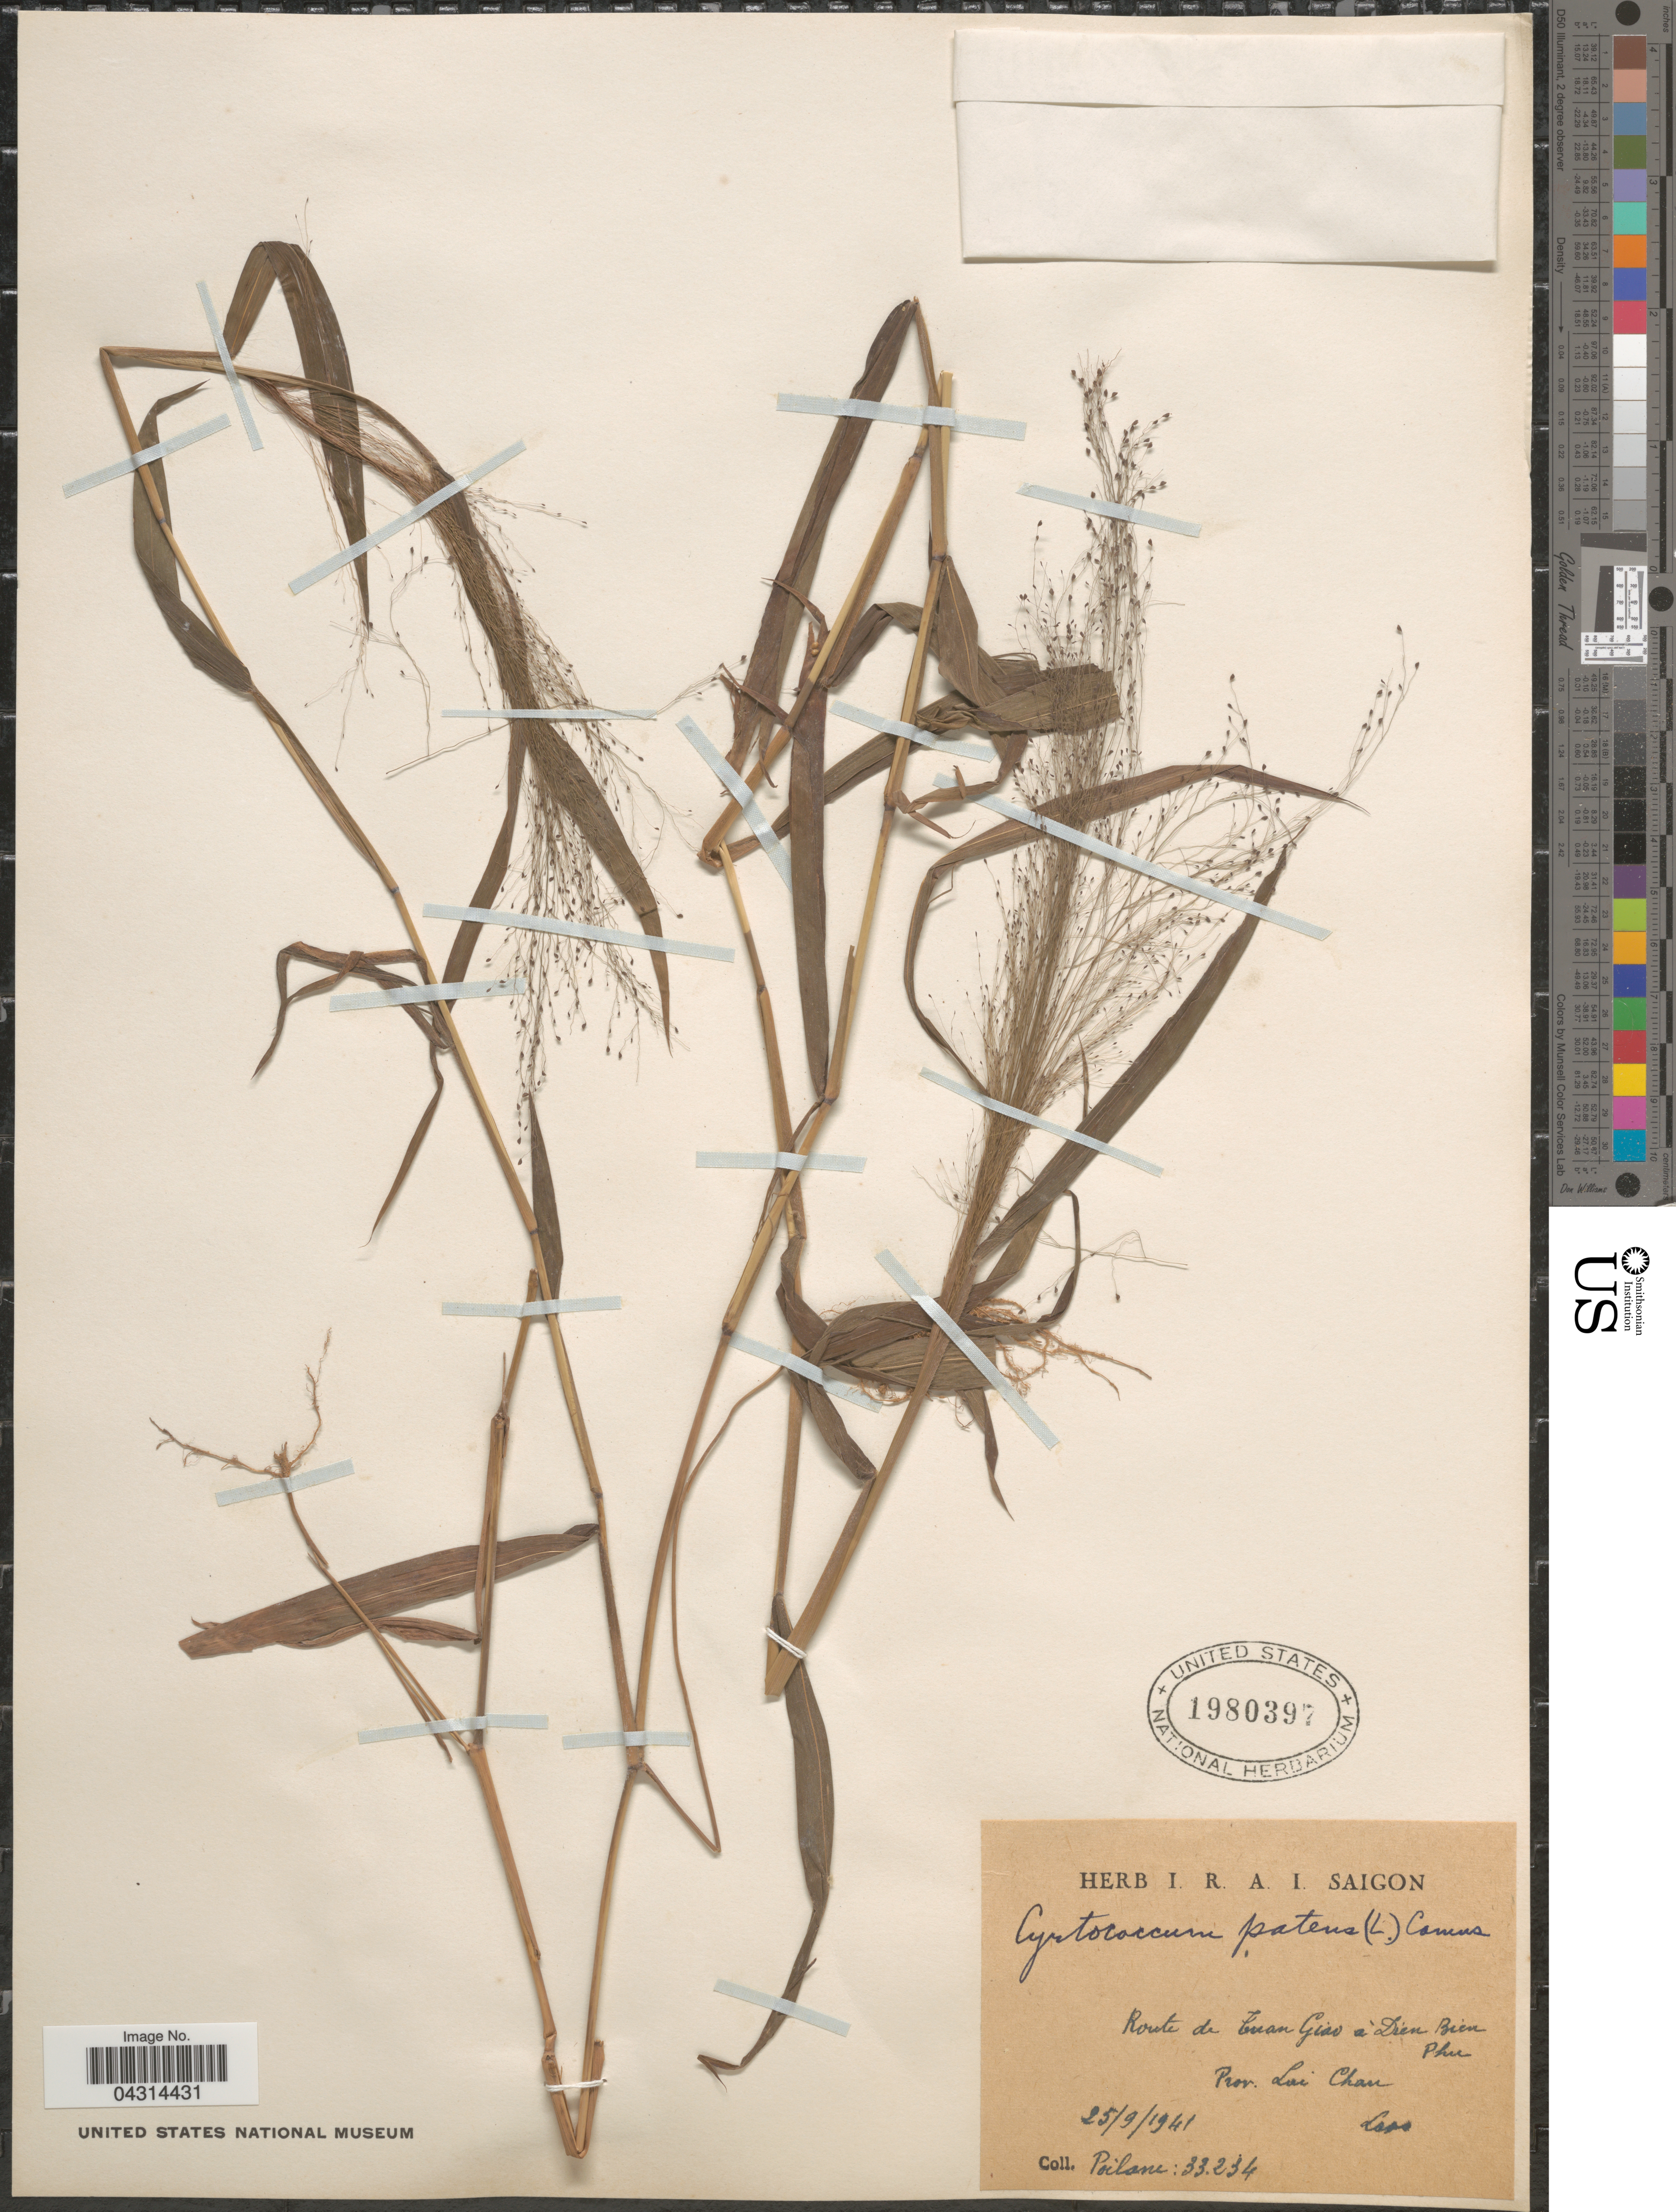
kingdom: Plantae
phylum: Tracheophyta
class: Liliopsida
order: Poales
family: Poaceae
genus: Cyrtococcum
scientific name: Cyrtococcum patens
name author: (L.) A. Camus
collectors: -. Poilane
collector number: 33234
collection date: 1941-09-25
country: Vietnam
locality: Route de Tuan Giao a Dien Bien Phu. Prov. Lui Chan.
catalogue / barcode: US 1980397